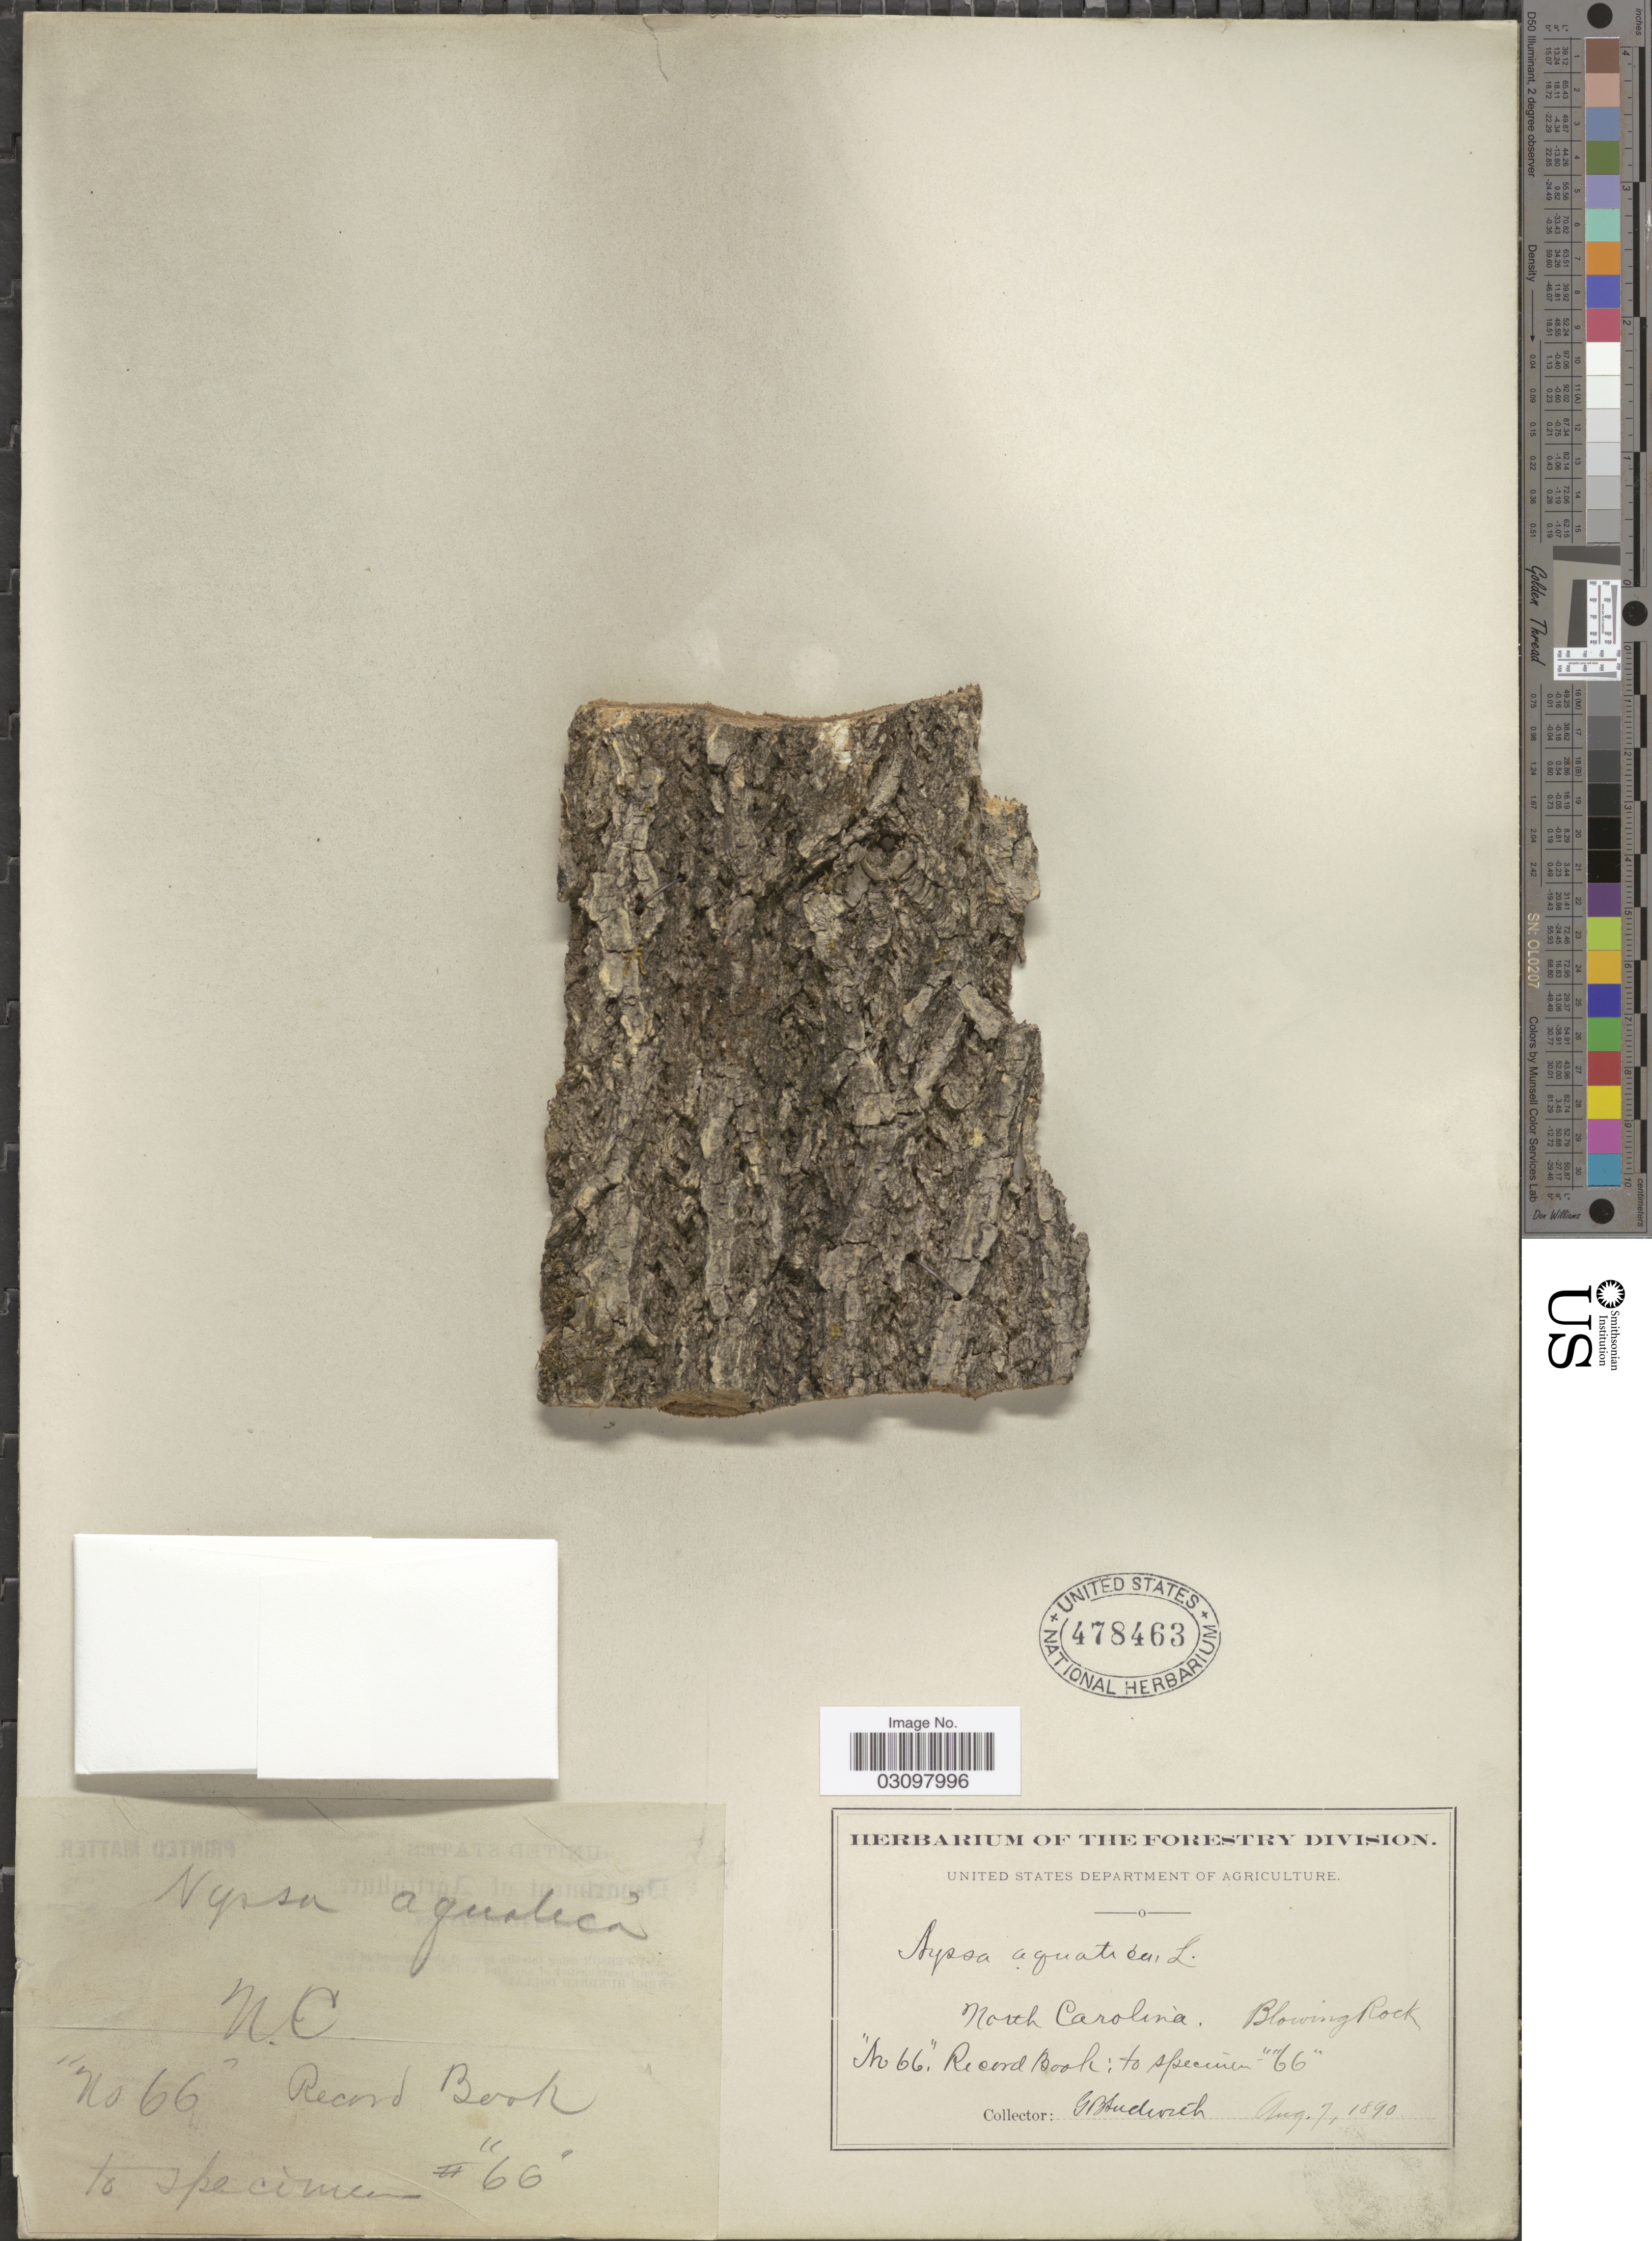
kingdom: Plantae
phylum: Tracheophyta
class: Magnoliopsida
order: Cornales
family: Nyssaceae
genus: Nyssa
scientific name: Nyssa sylvatica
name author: Marshall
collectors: G. B. Sudworth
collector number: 66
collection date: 1890-08-07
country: United States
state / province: North Carolina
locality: Blowing Rock.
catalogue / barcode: US 478463